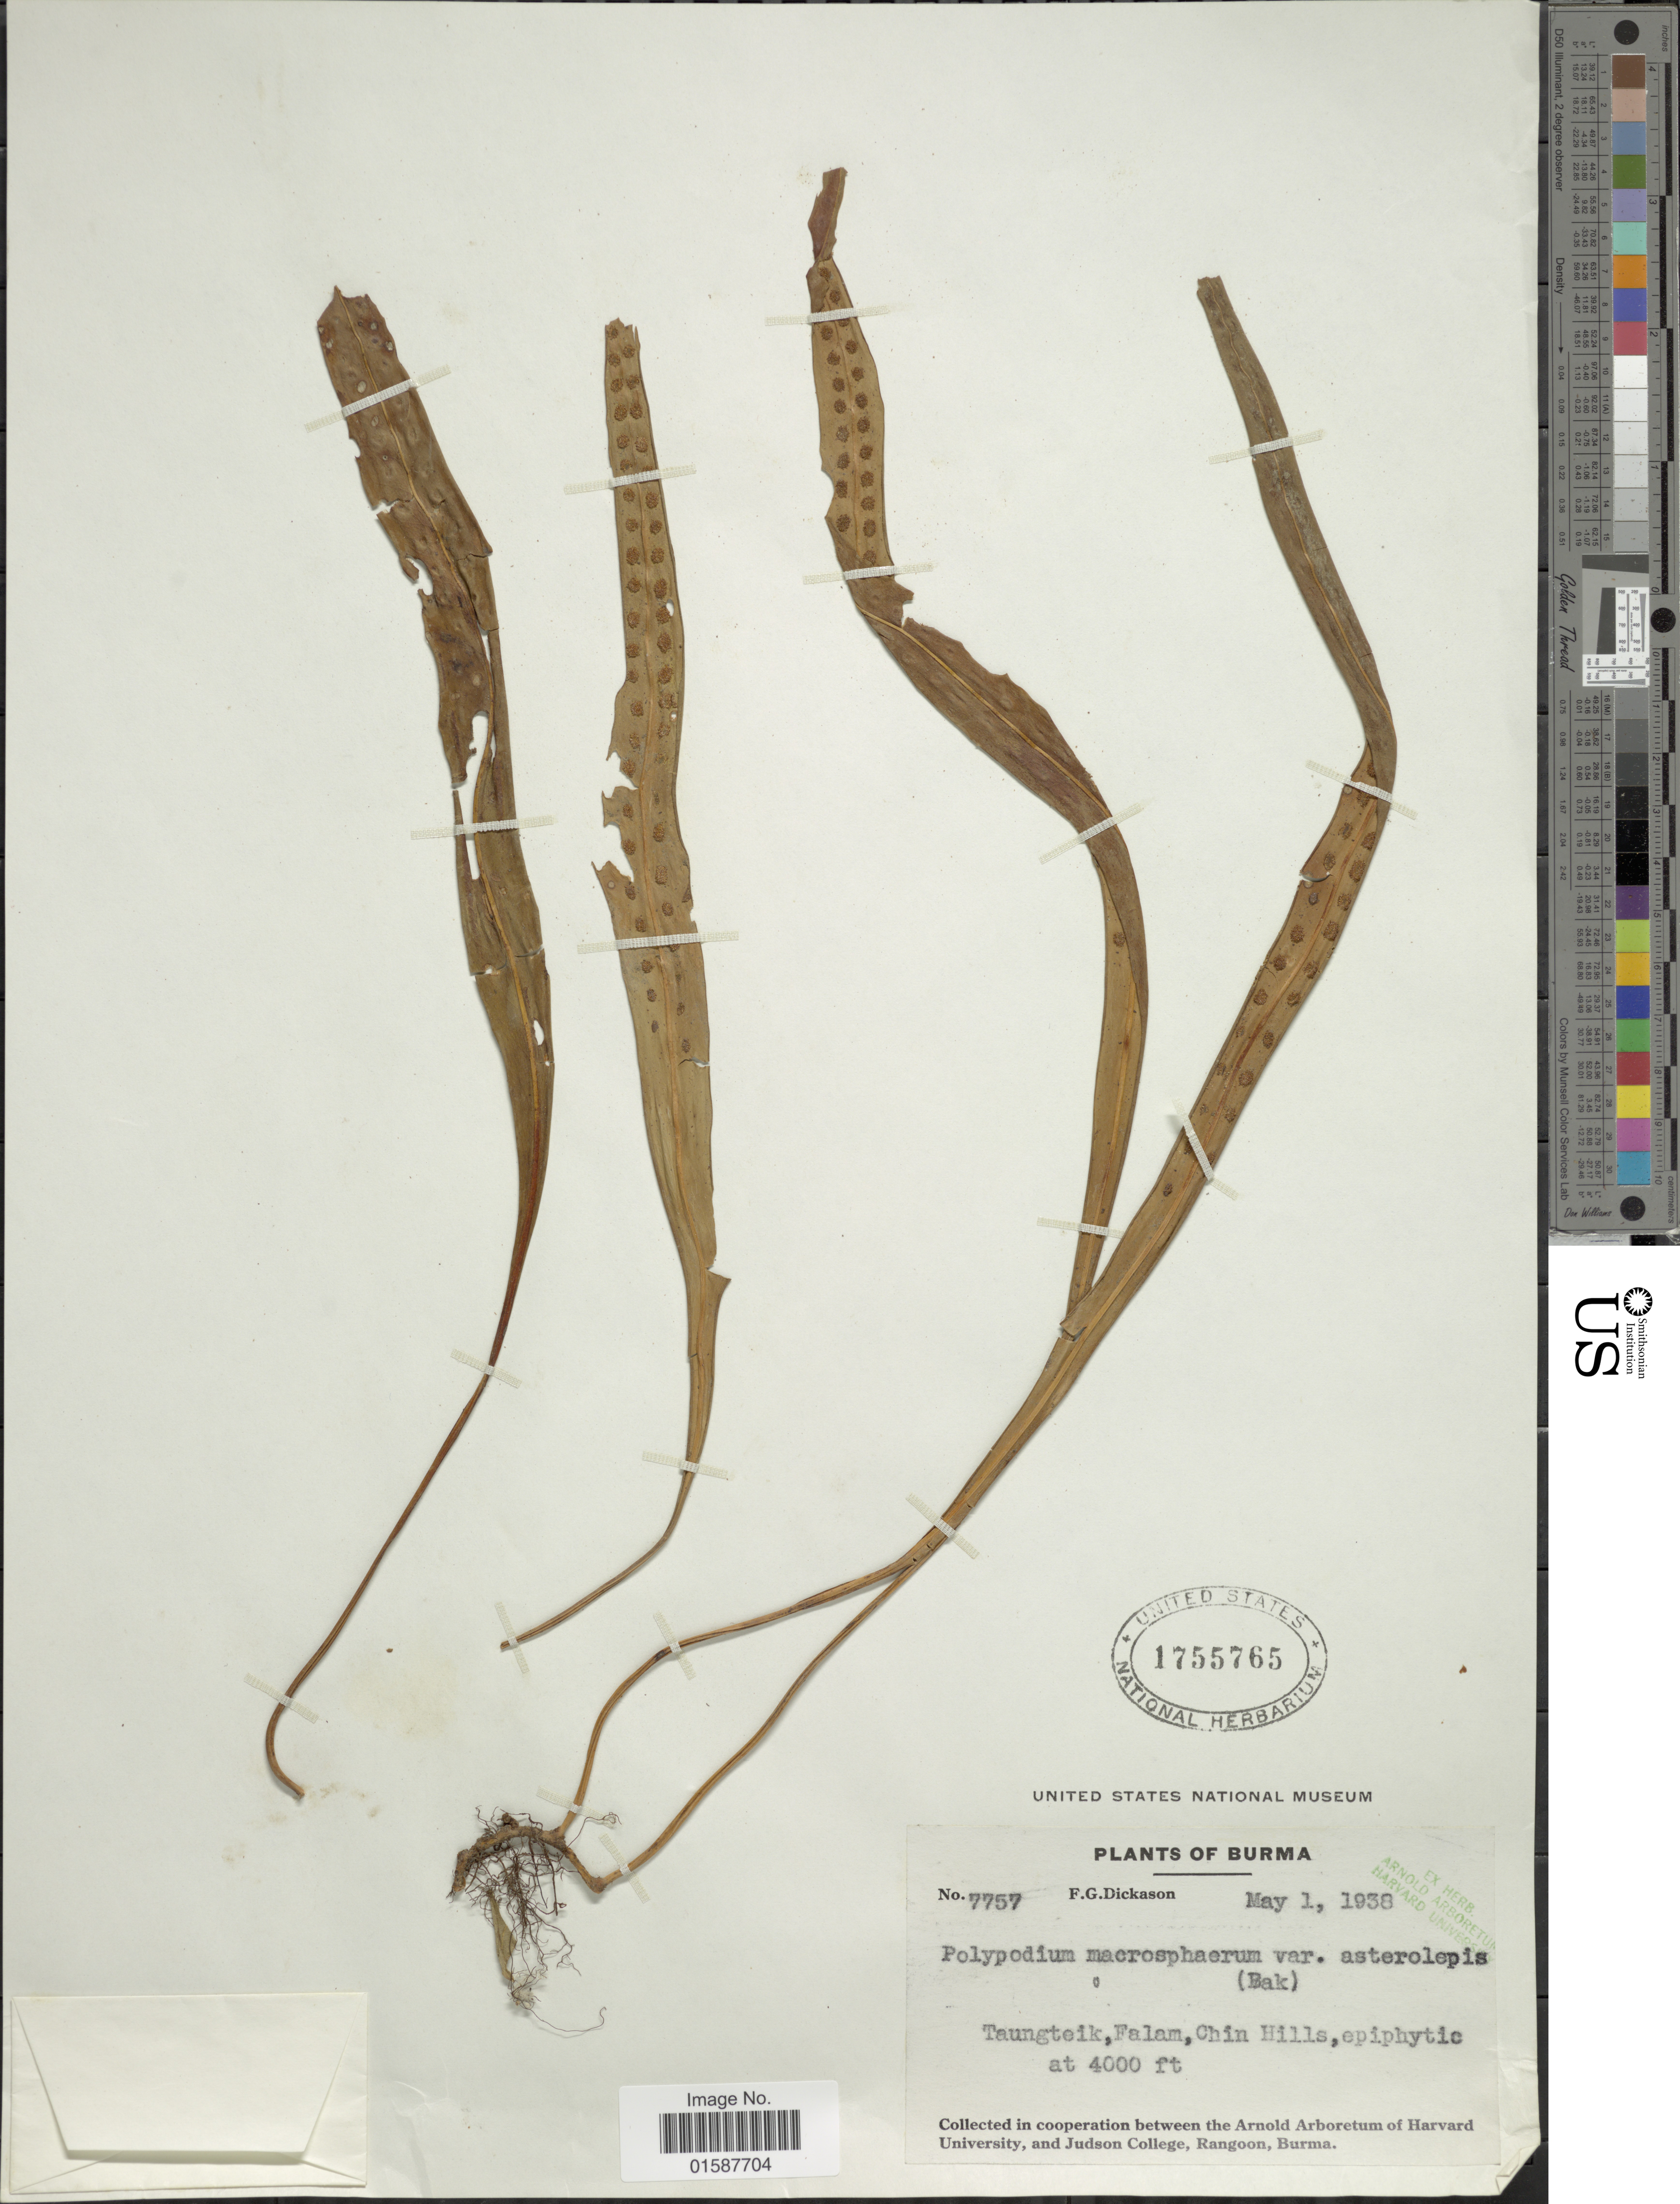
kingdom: Plantae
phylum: Tracheophyta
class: Polypodiopsida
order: Polypodiales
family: Polypodiaceae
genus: Lepisorus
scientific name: Lepisorus macrosphaerus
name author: (Baker) Ching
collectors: F. Dickason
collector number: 7757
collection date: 1938-05-01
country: Myanmar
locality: Burma, Taungteik, Falam, Chin Hills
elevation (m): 1219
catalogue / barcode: US 1755765